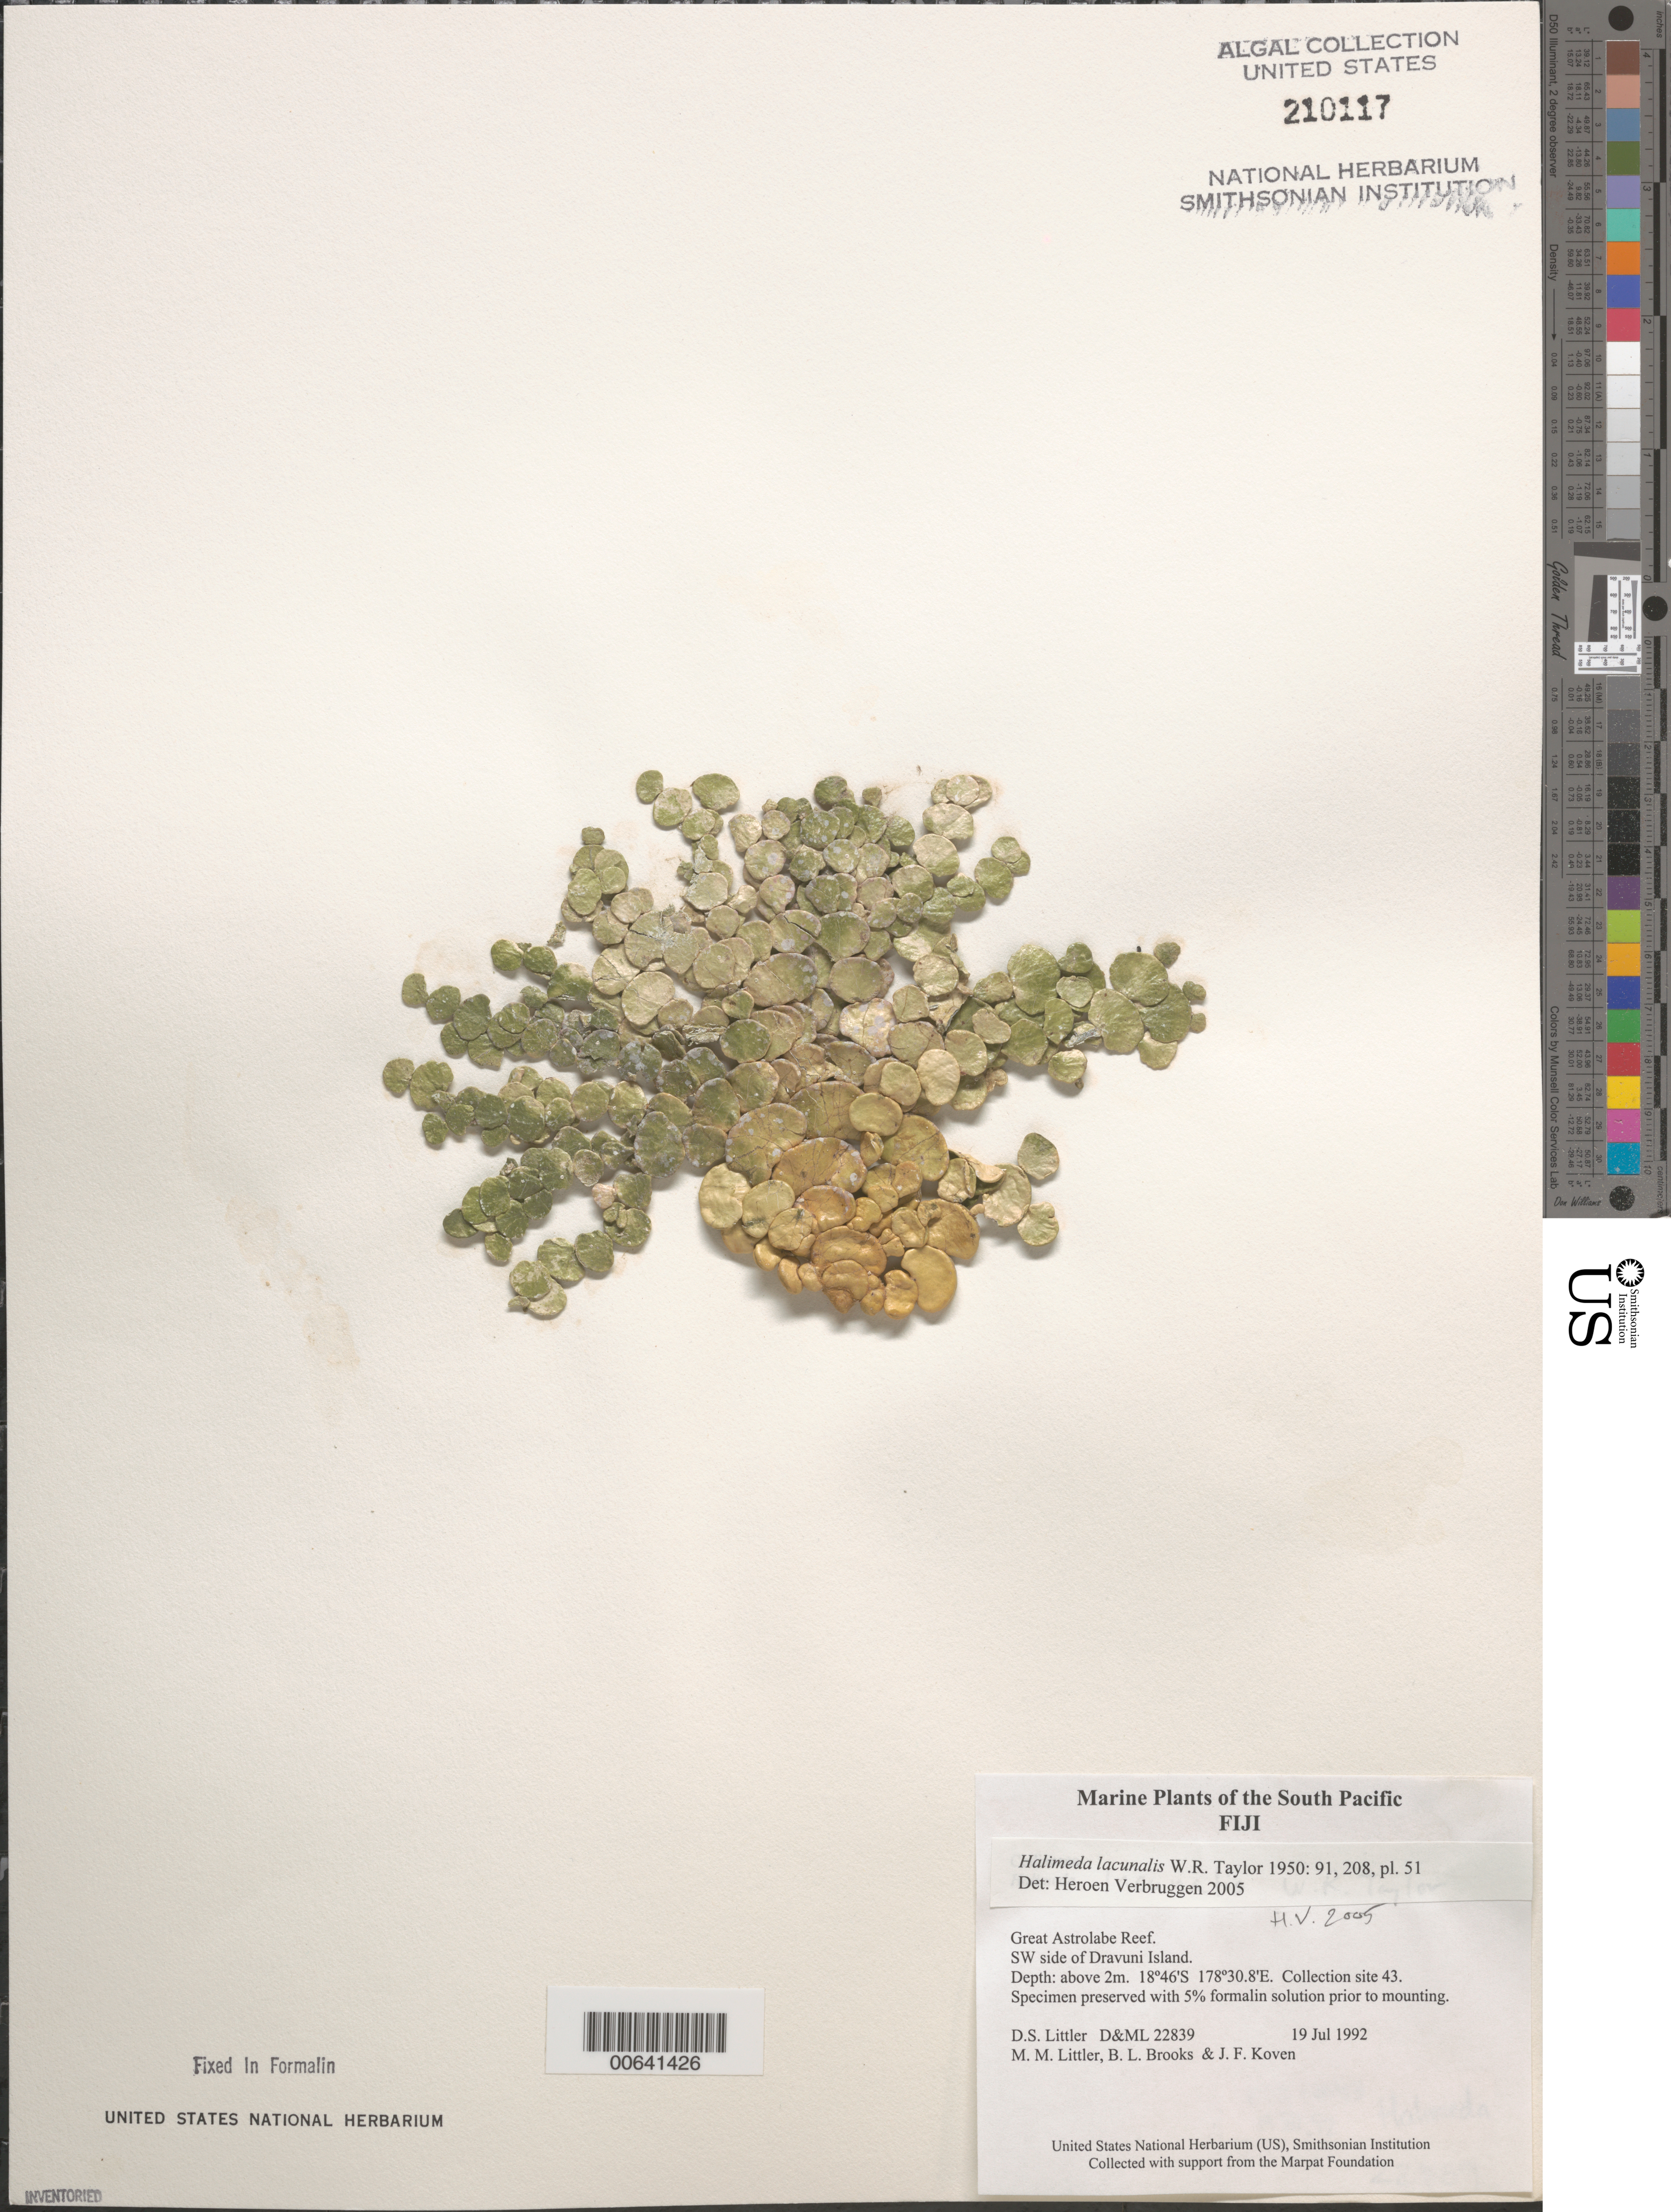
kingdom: Plantae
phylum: Chlorophyta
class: Ulvophyceae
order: Bryopsidales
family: Halimedaceae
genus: Halimeda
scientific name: Halimeda lacunalis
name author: W.R. Taylor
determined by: Verbruggen, H.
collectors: D. S. Littler, M. M. Littler, B. Brooks & J. Koven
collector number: D&ML 22839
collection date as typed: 19 Jul 1992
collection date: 1992-07-19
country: Fiji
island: Dravuni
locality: Great Astrolabe Reef, southwest side of island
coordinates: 18 46'S, 178 30.8'E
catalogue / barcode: US 210117